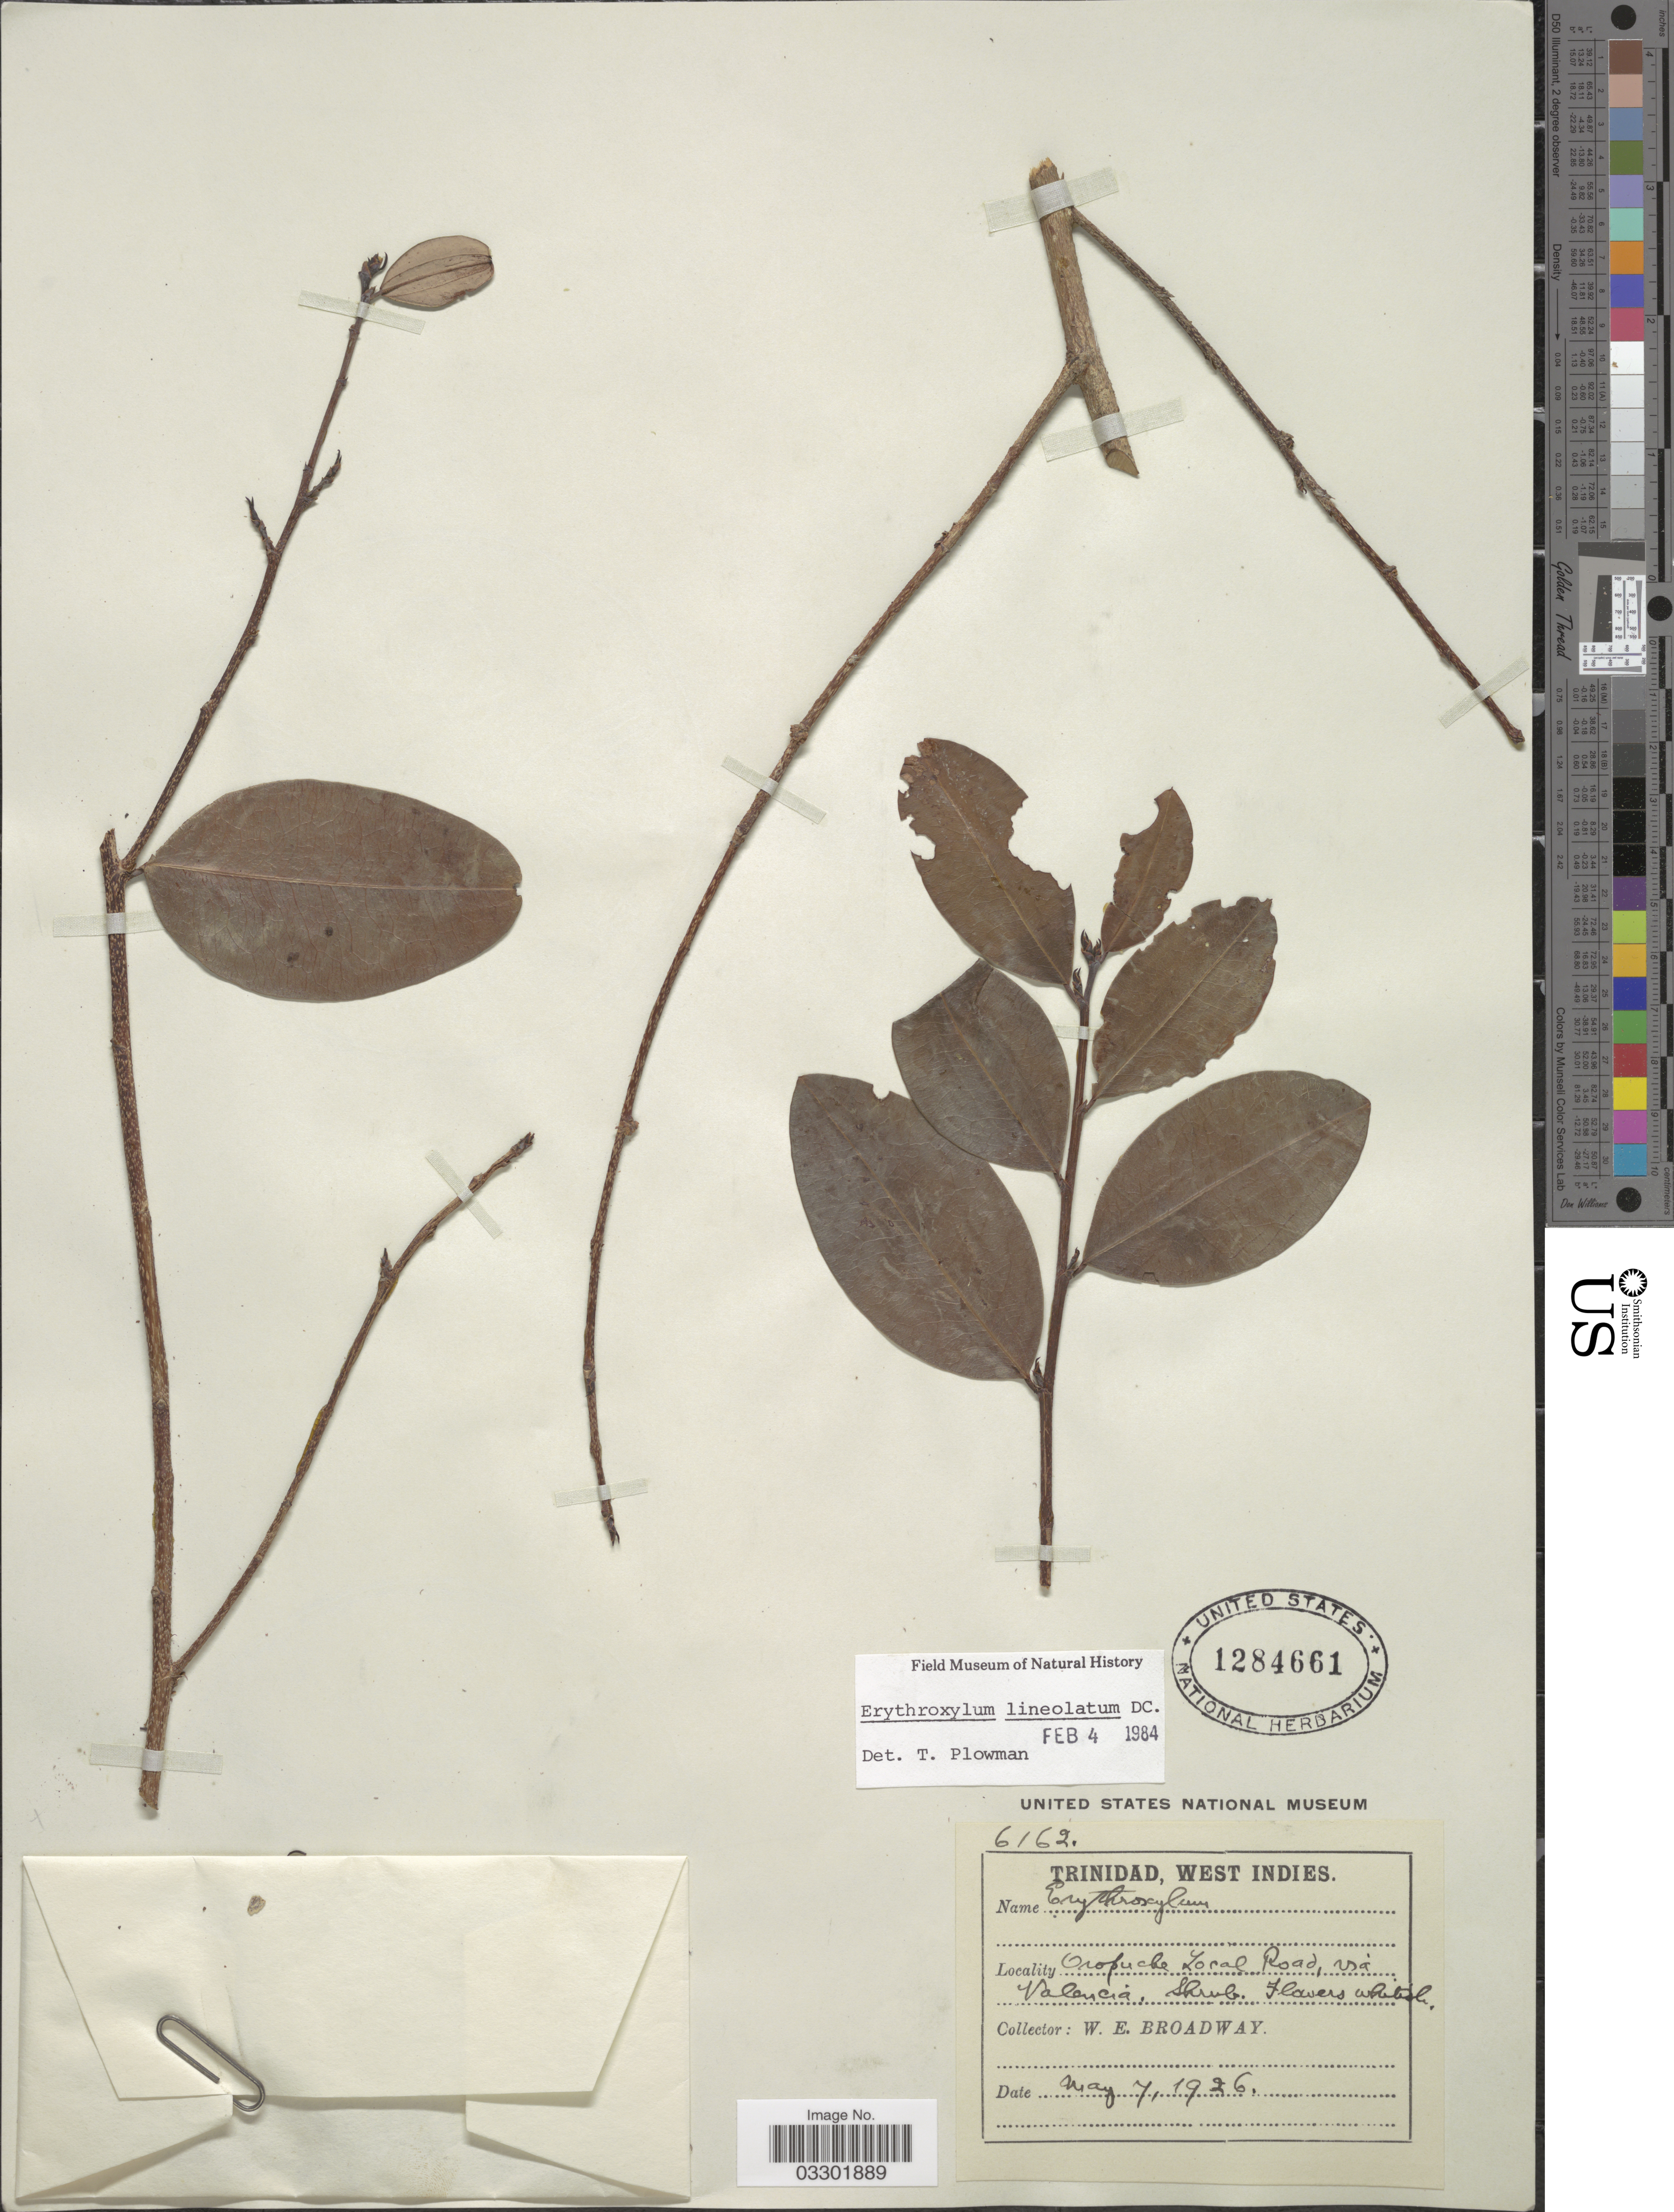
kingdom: Plantae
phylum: Tracheophyta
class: Magnoliopsida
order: Malpighiales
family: Erythroxylaceae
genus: Erythroxylum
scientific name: Erythroxylum lineolatum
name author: DC.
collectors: W. E. Broadway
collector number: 6162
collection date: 1926-05-07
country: Trinidad and Tobago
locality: Trinidad, West Indies. Oropuche Local Road, via Valencia.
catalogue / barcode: US 1284661